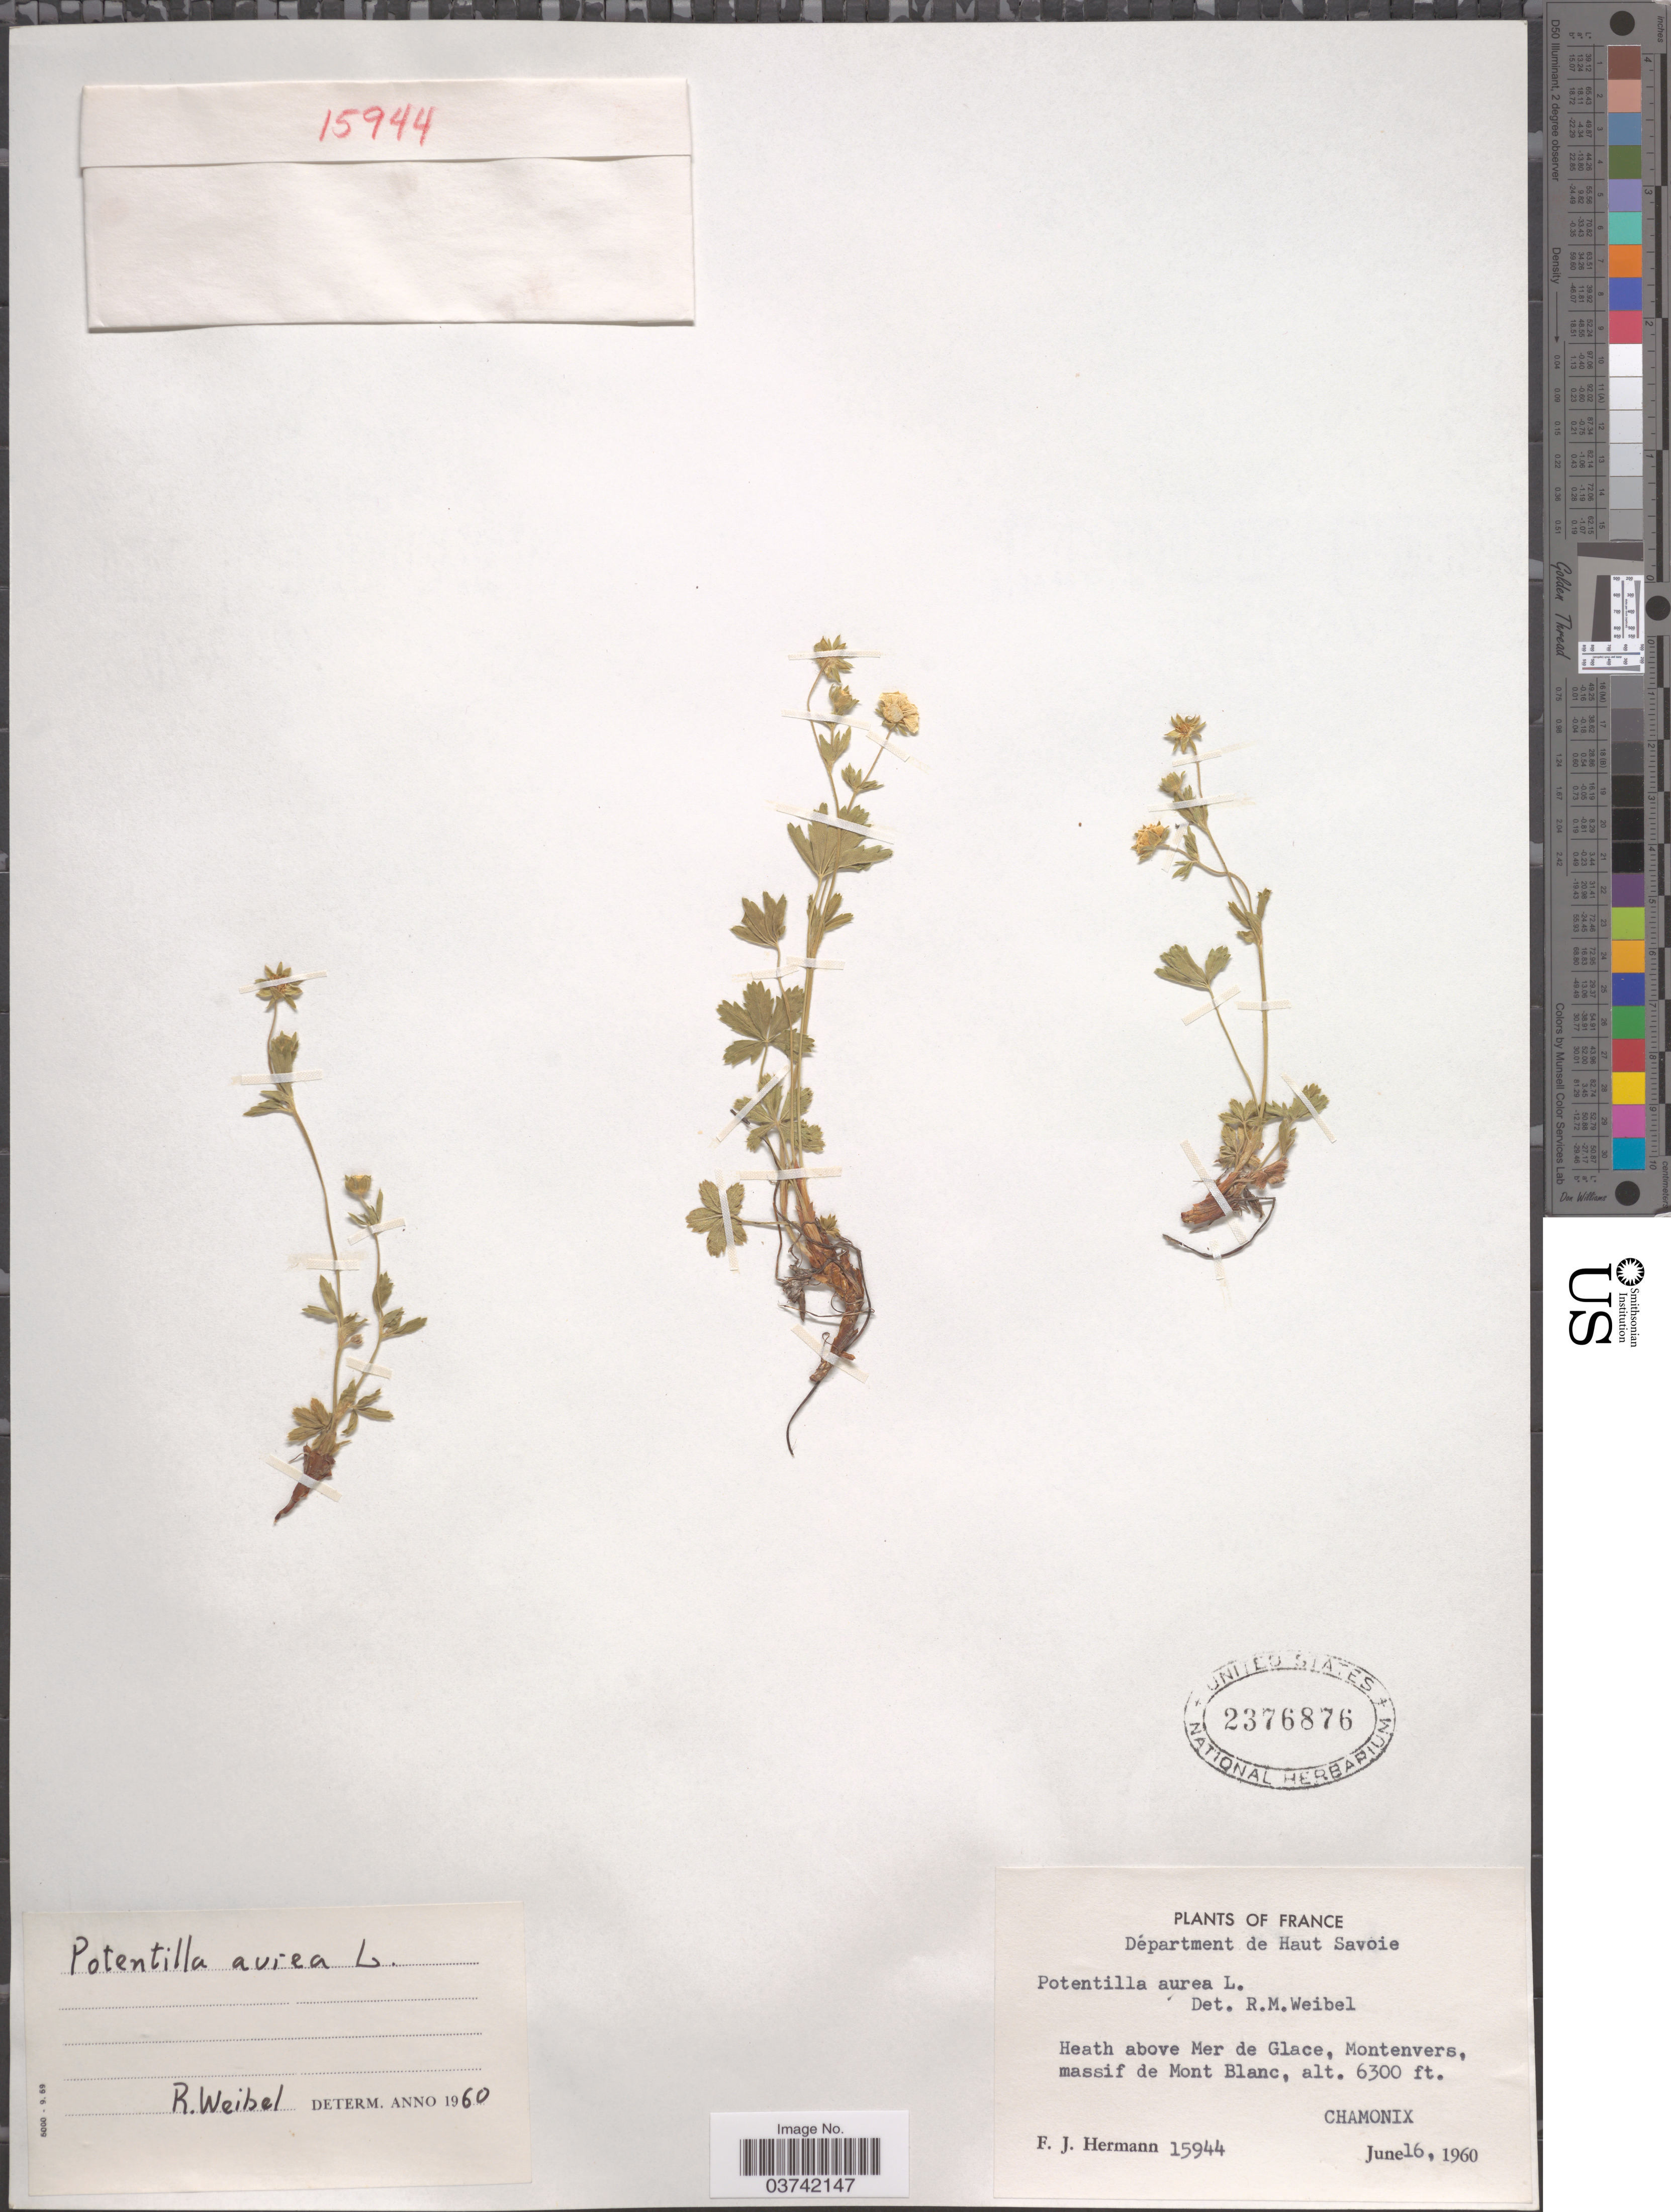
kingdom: Plantae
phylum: Tracheophyta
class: Magnoliopsida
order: Rosales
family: Rosaceae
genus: Potentilla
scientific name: Potentilla aurea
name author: L.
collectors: F. J. Hermann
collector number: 15944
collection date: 1960-06-16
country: France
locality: Départment de Haut Savoie. Heath above Mer de Glace, Montenvers, massif de Mont Blanc, Chamonix.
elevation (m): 1920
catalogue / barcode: US 2376876